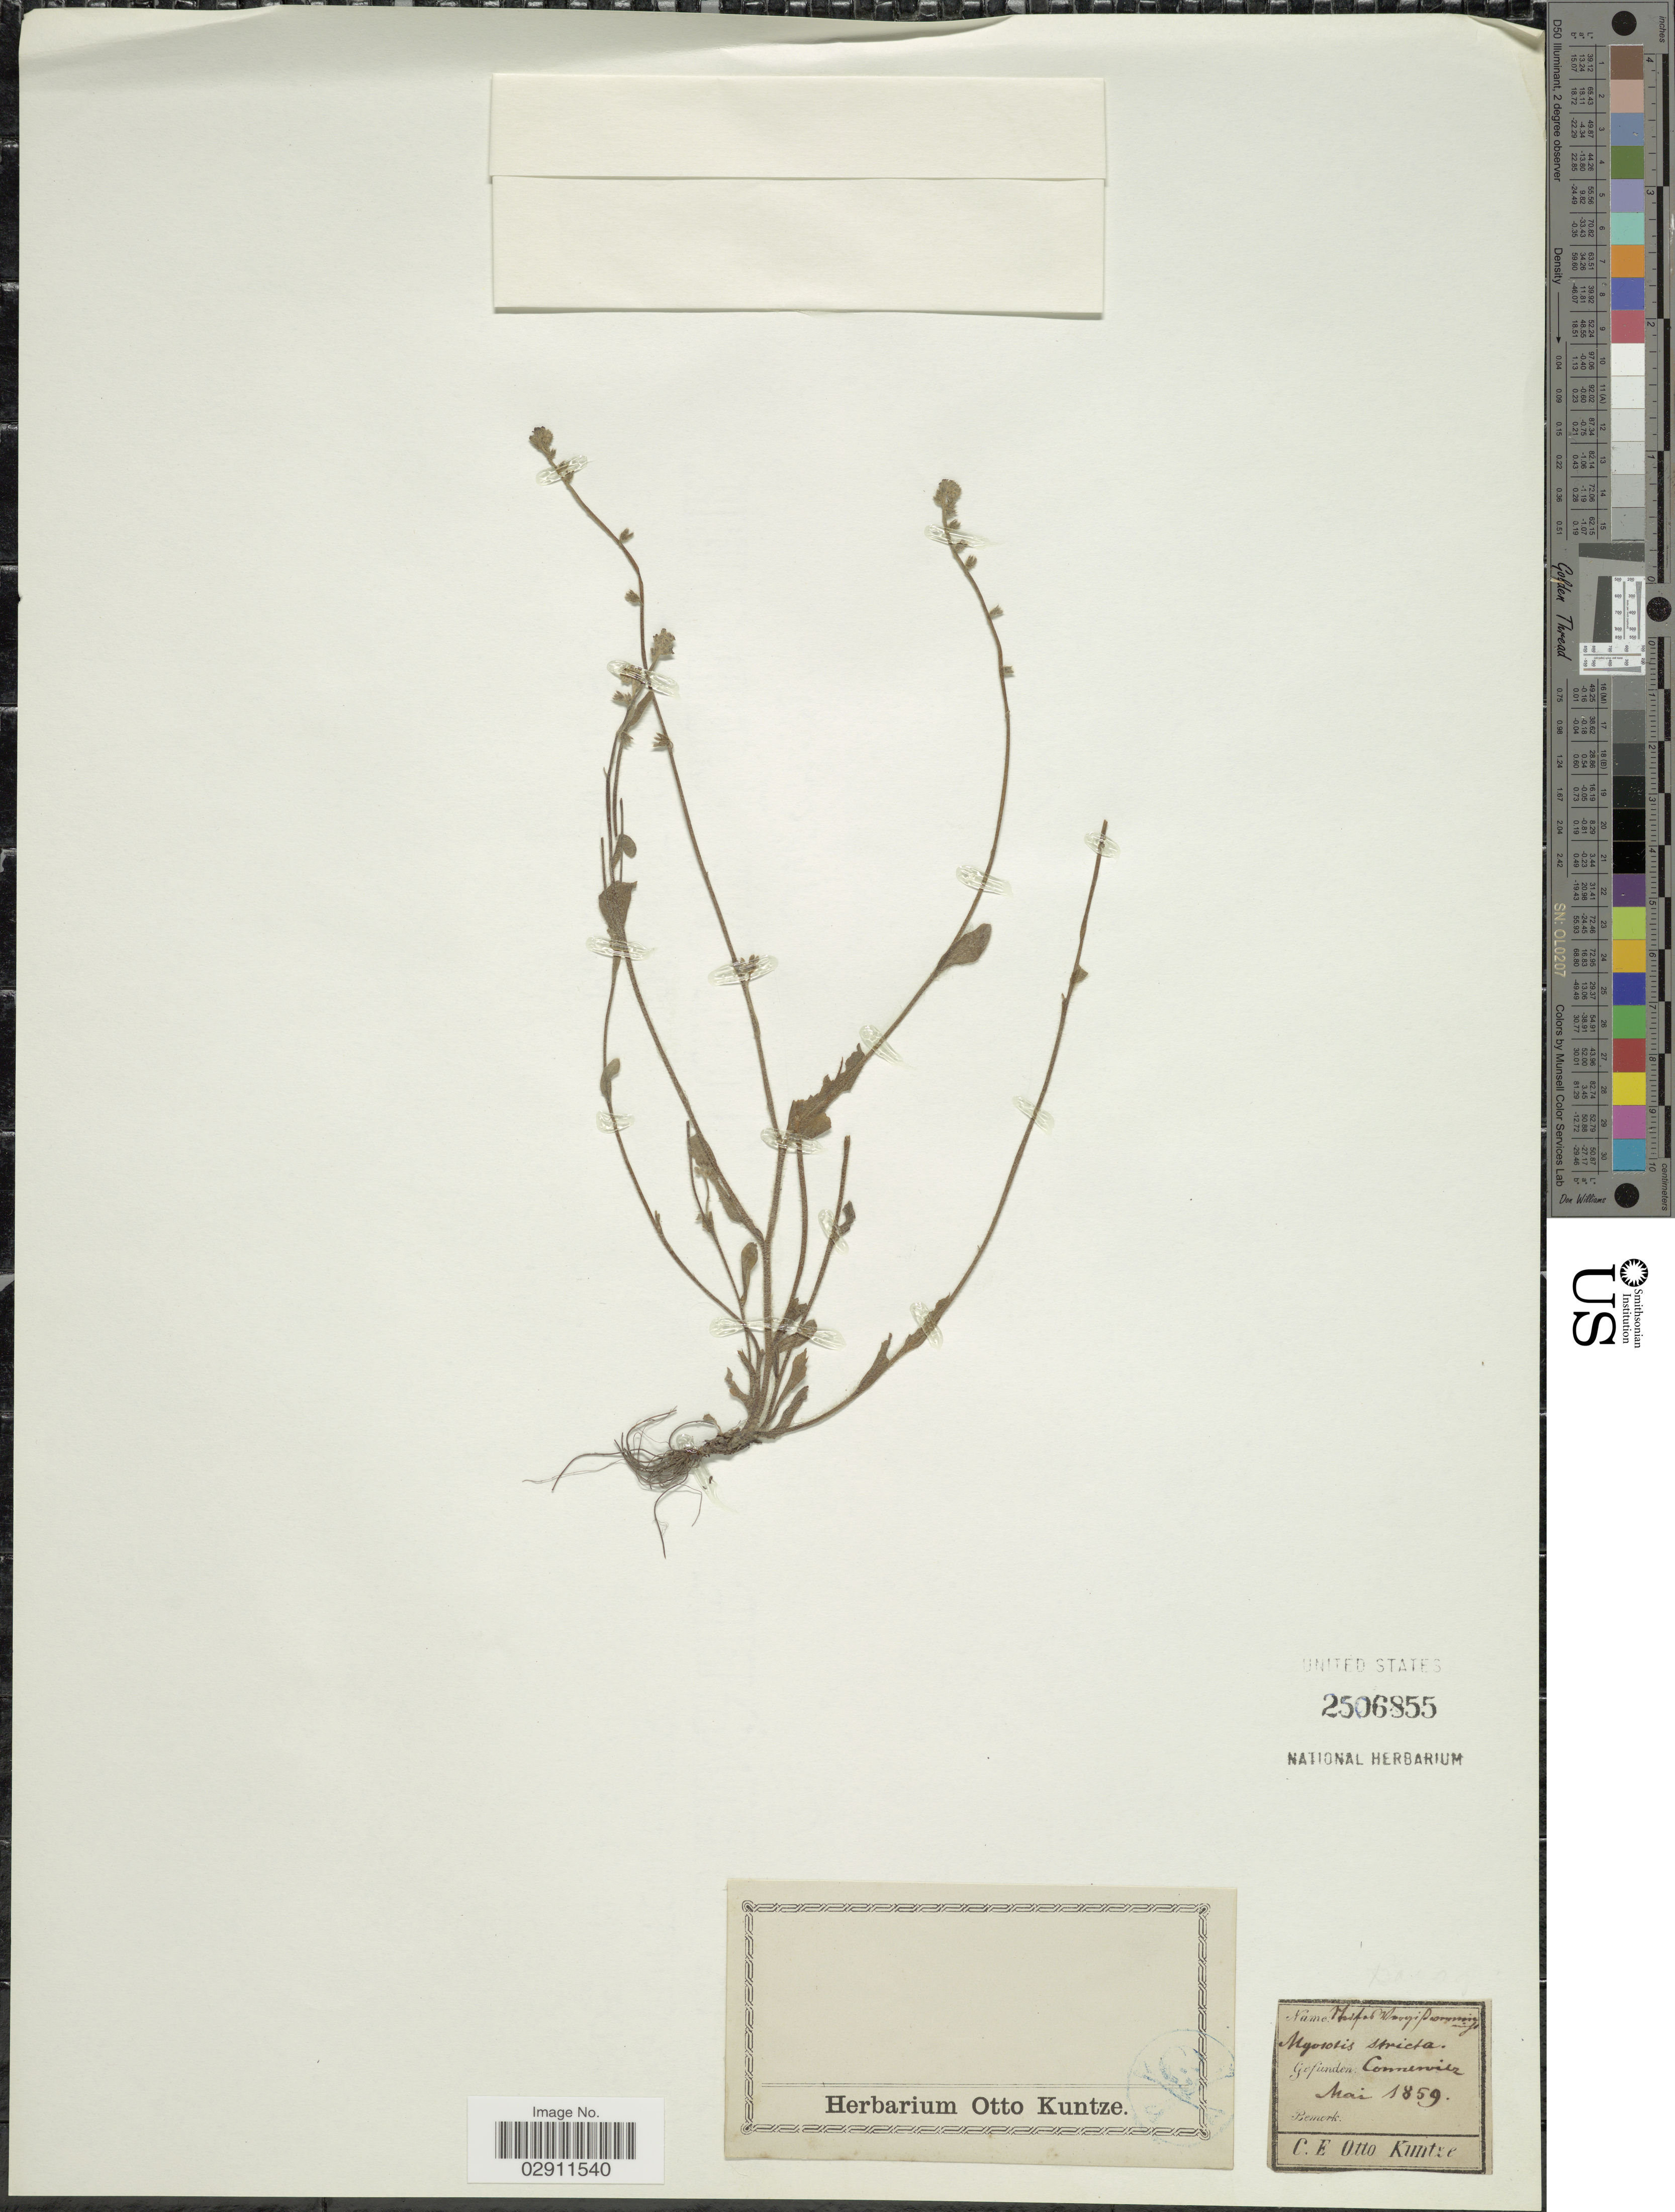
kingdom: Plantae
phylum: Tracheophyta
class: Magnoliopsida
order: Boraginales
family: Boraginaceae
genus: Myosotis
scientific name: Myosotis stricta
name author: Link ex Roem. & Schult.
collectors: C.E.O. Kuntze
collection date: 1859-05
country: Germany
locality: Connewitz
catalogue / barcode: US 2506855